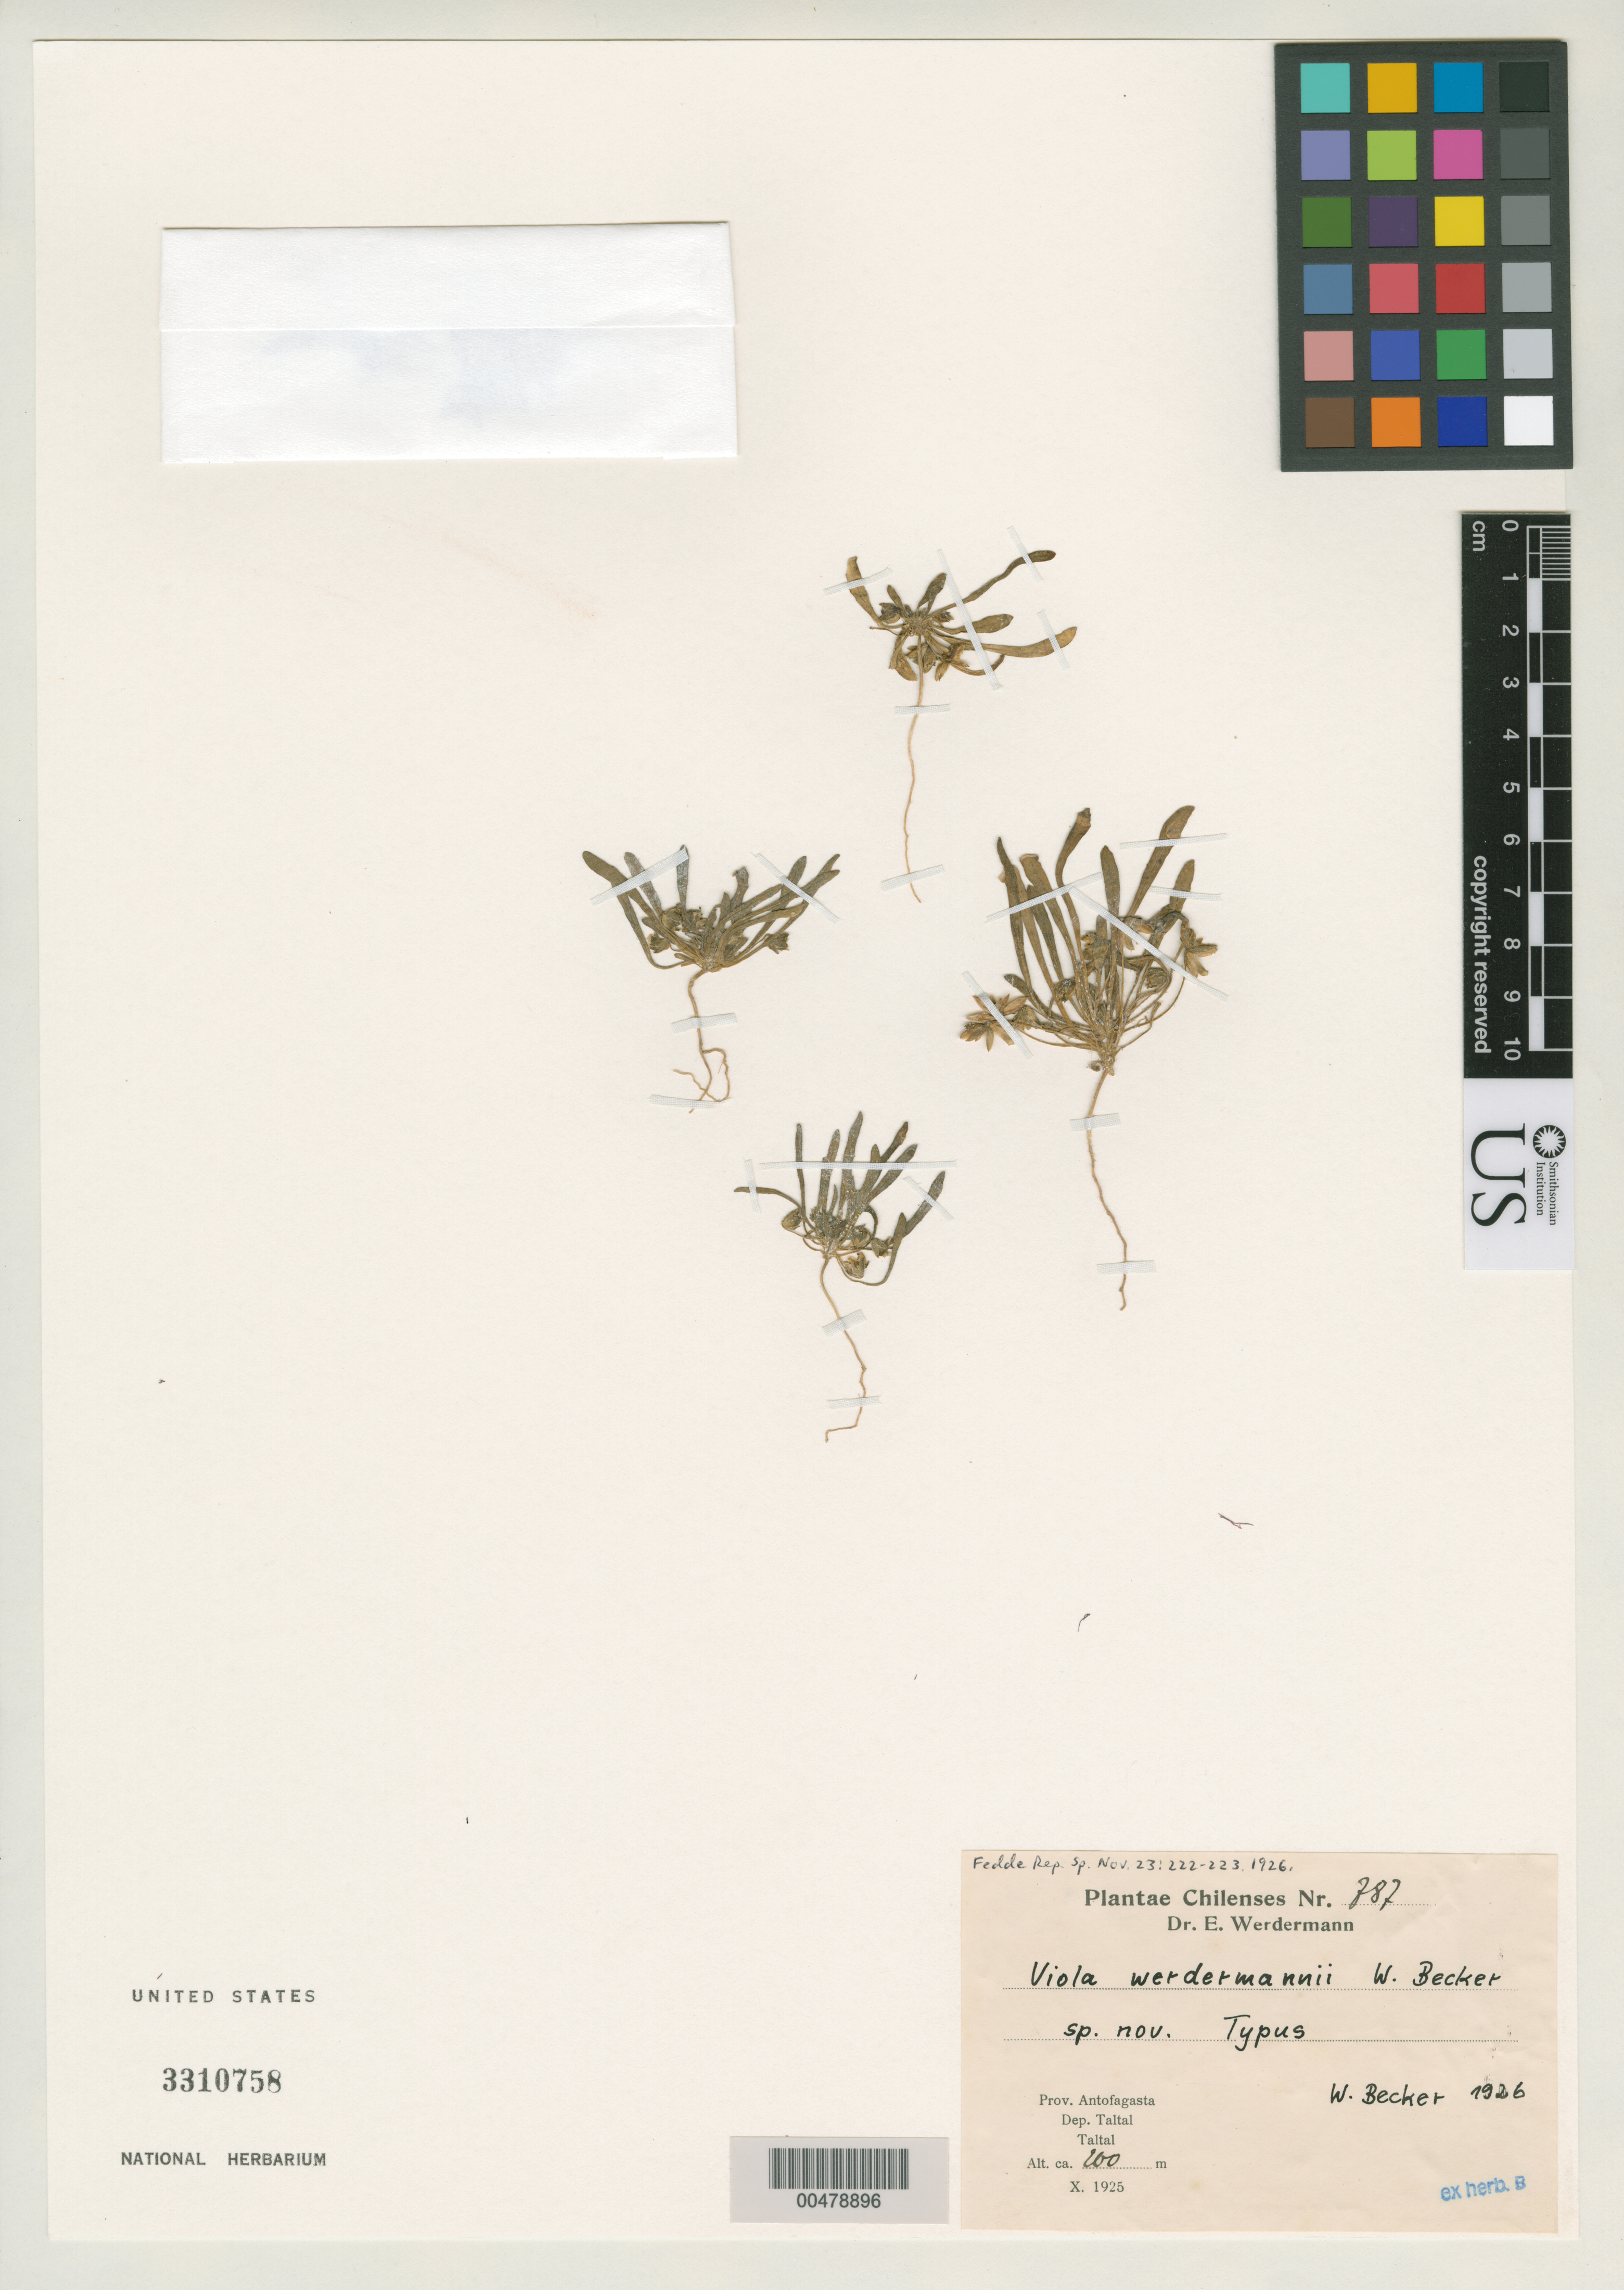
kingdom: Plantae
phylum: Tracheophyta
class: Magnoliopsida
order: Malpighiales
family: Violaceae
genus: Viola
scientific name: Viola werdermannii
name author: W. Becker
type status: Type Collection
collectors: E. Werdermann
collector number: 787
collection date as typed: Oct 1925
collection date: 1925-10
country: Chile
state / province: Antofagasta (II)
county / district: Taltal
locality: Taltal.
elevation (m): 200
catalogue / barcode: US 3310758